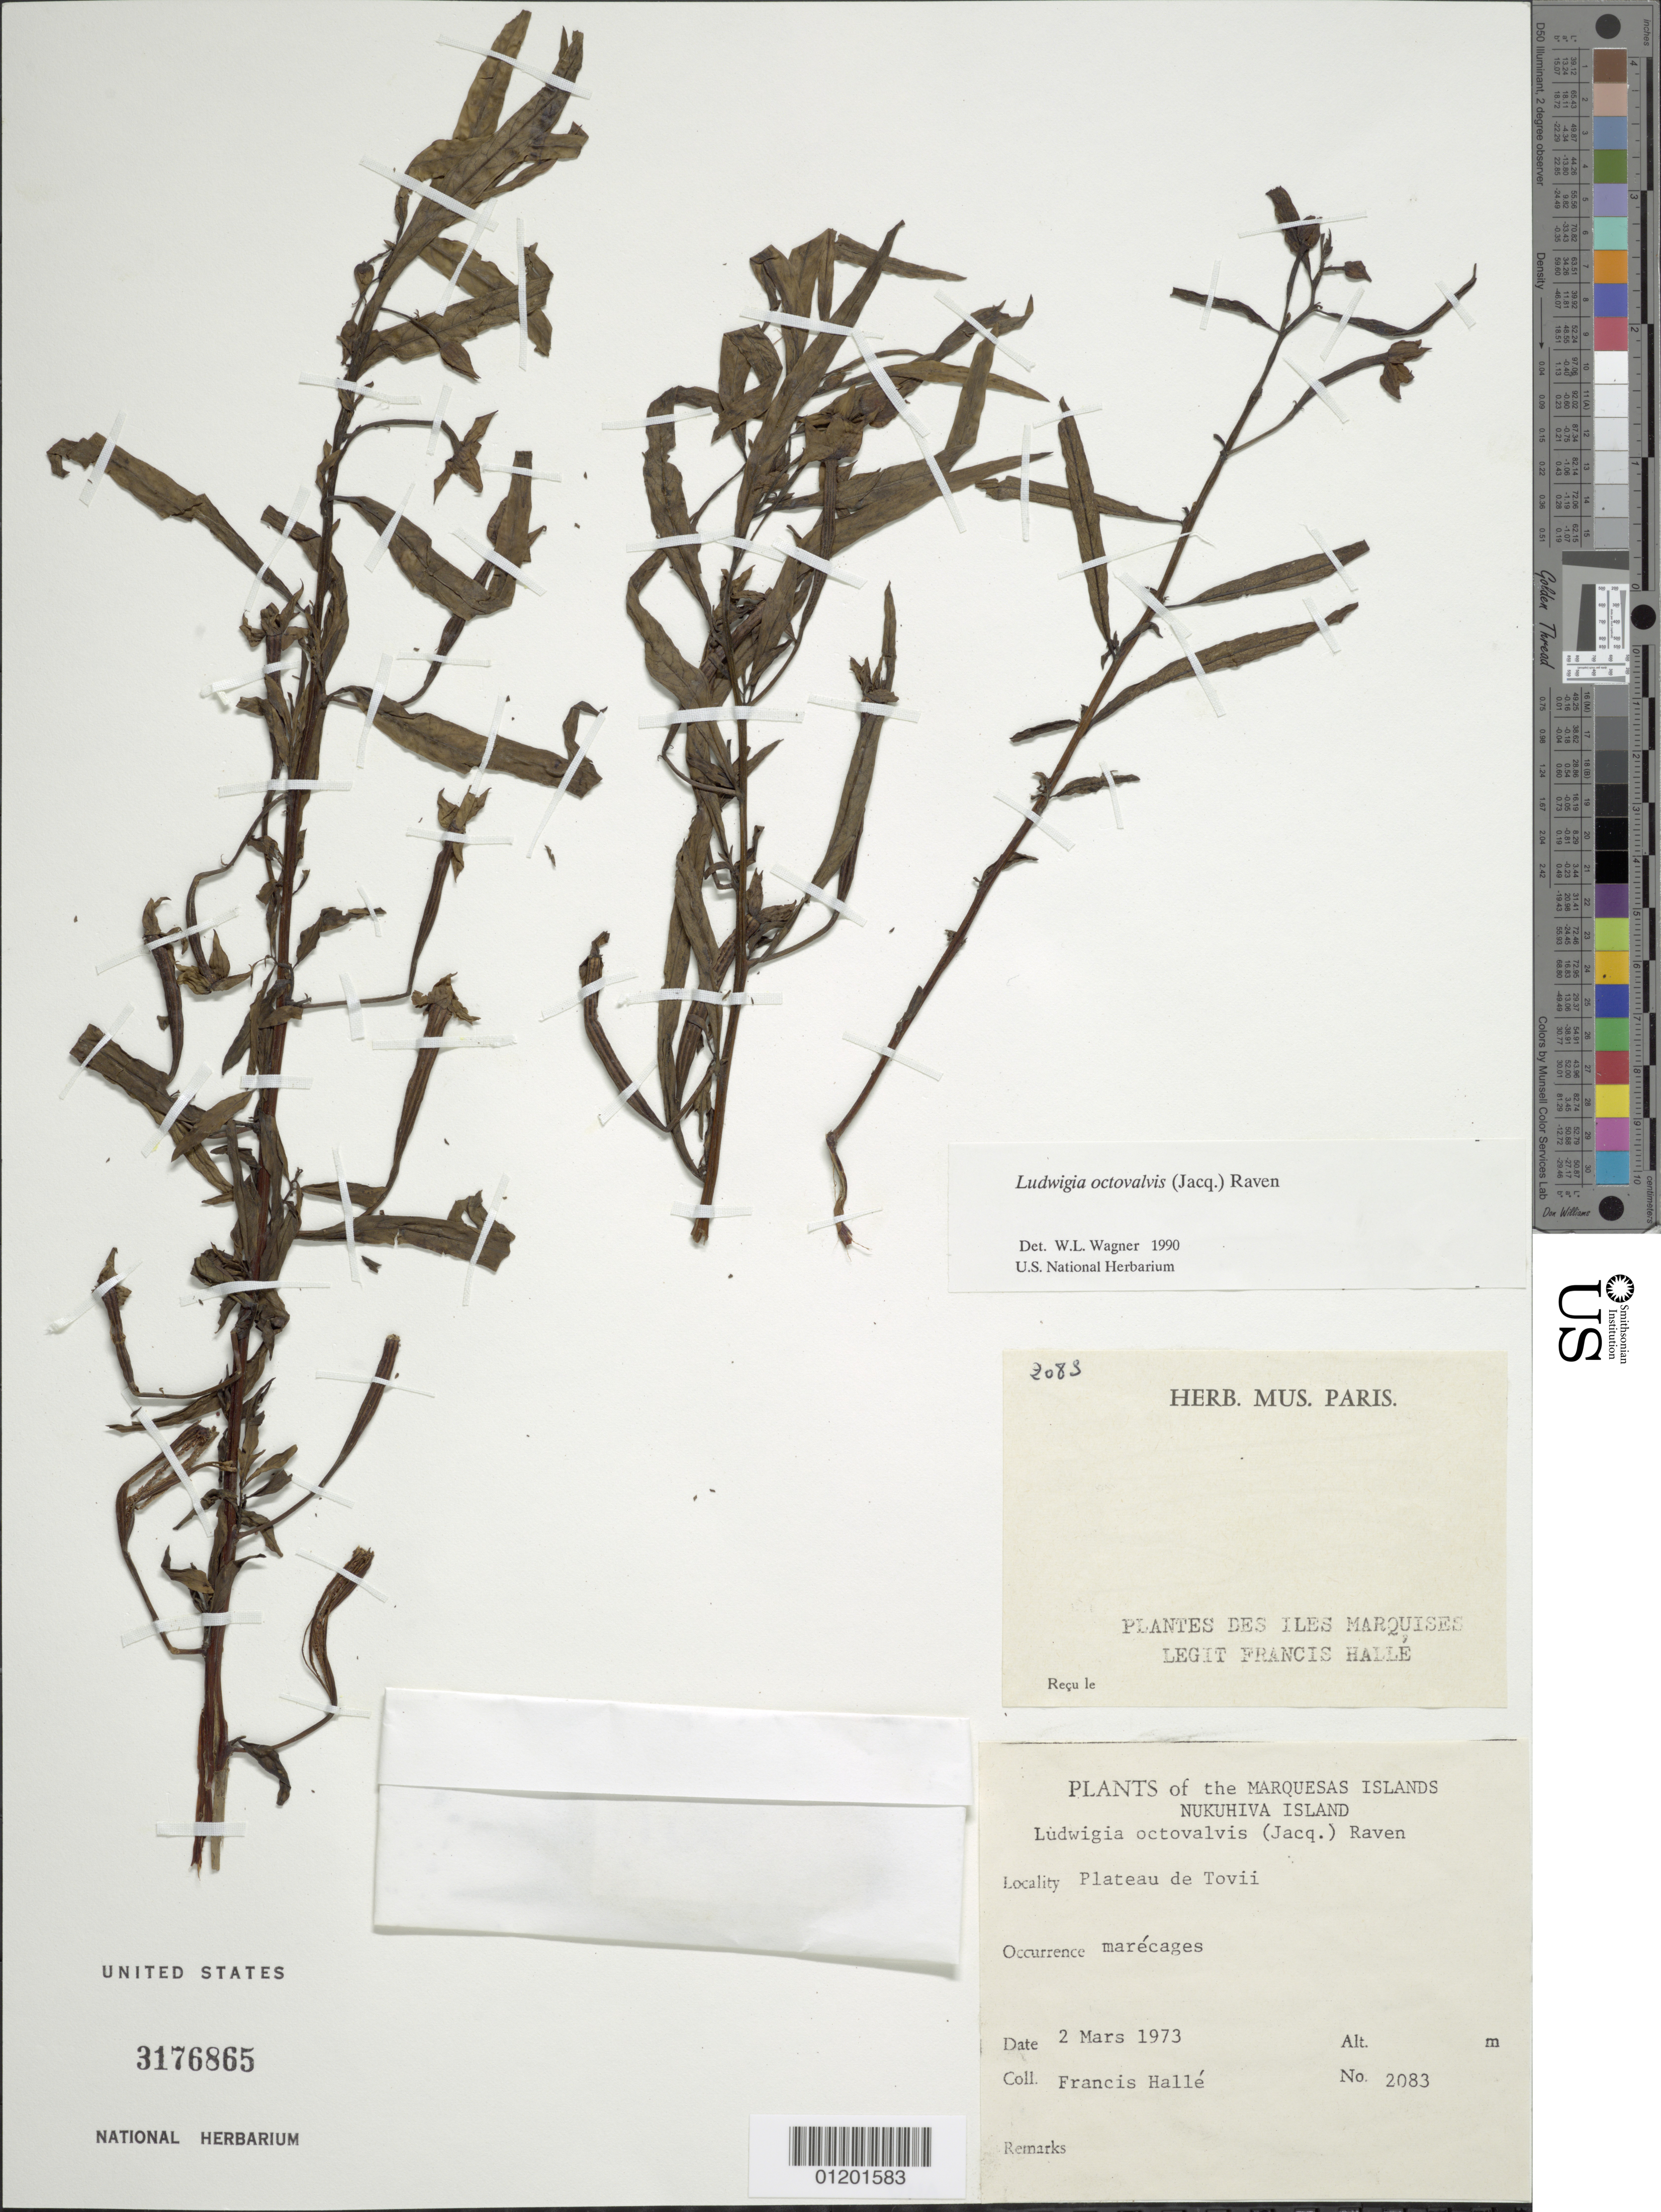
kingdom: Plantae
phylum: Tracheophyta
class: Magnoliopsida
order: Myrtales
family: Onagraceae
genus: Ludwigia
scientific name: Ludwigia octovalvis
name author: (Jacq.) P.H. Raven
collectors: F. Hallé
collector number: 2083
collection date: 1973-03-02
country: French Polynesia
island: Nuku Hiva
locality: Plateau de Toovii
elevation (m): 0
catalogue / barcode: US 3176865